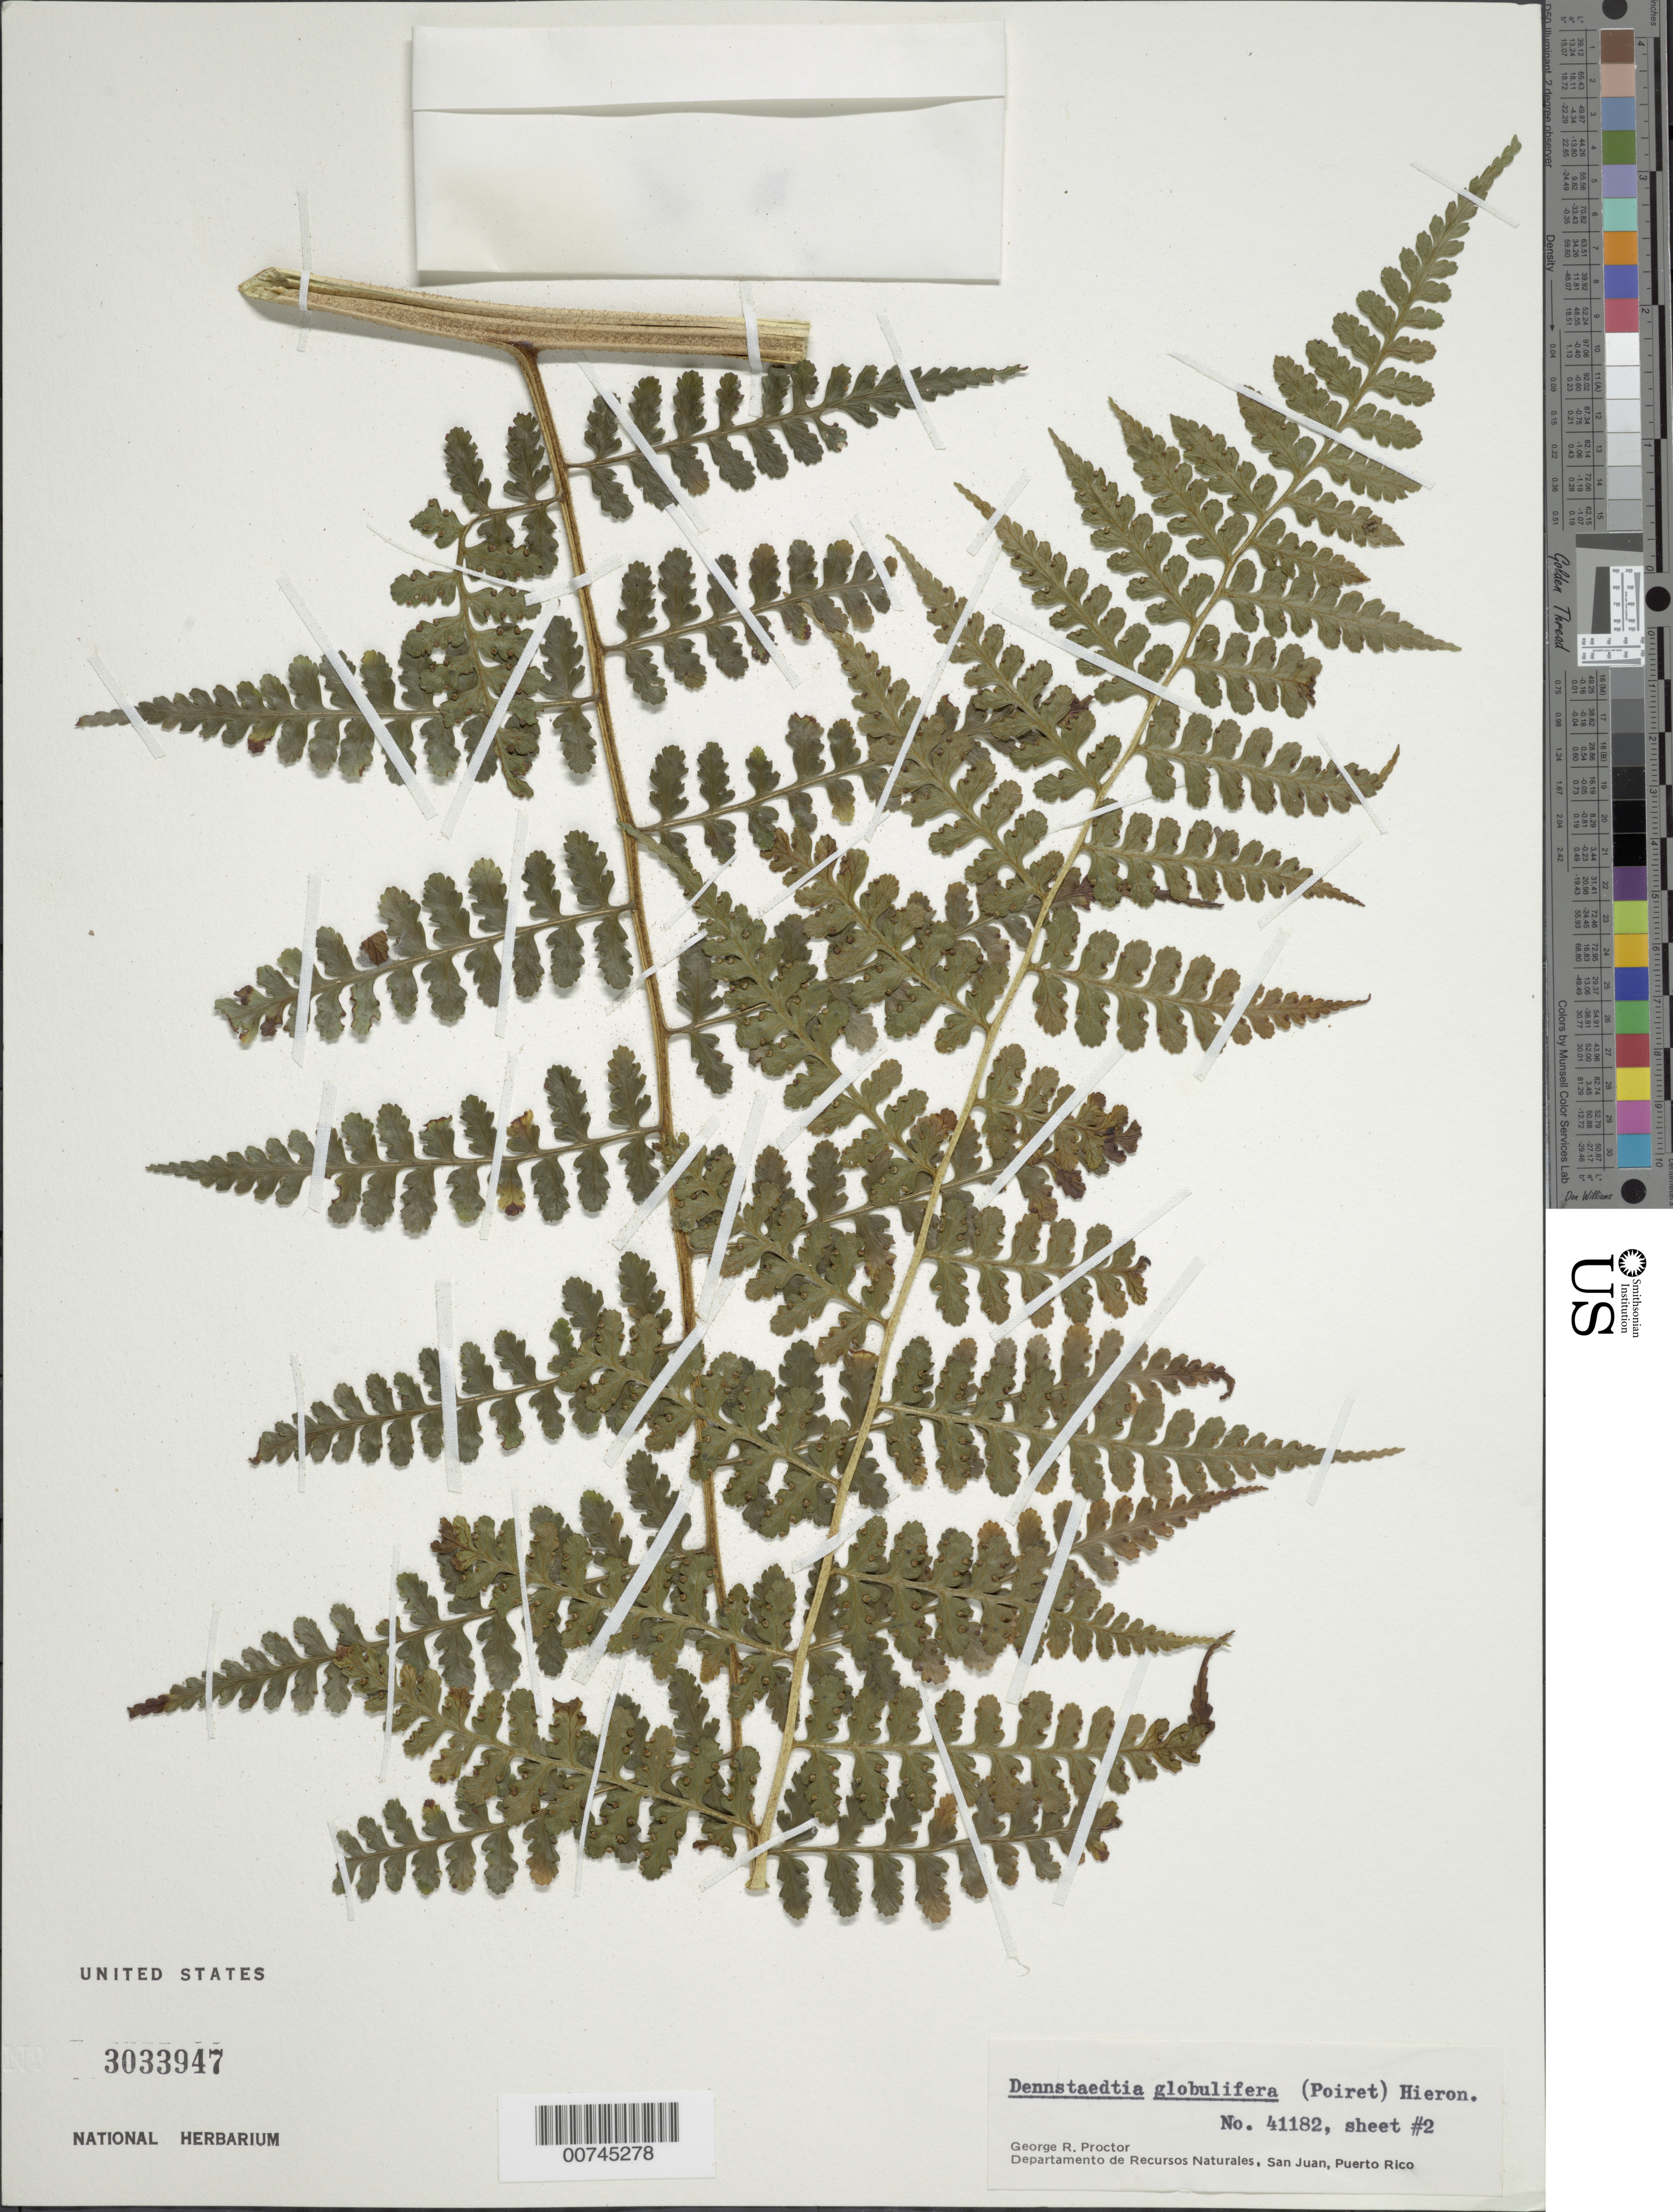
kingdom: Plantae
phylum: Tracheophyta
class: Polypodiopsida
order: Polypodiales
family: Dennstaedtiaceae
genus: Dennstaedtia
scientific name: Dennstaedtia globulifera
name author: (Poir.) Hieron.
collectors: G. R. Proctor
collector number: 41182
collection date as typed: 01 Jun 1985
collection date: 1985-06-01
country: Puerto Rico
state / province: Arecibo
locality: Rio Abajo State Forest: along trail inmediately N. of Campamento Crozier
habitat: Growing in humus on top of large limestone boulder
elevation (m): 330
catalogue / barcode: US 3033947